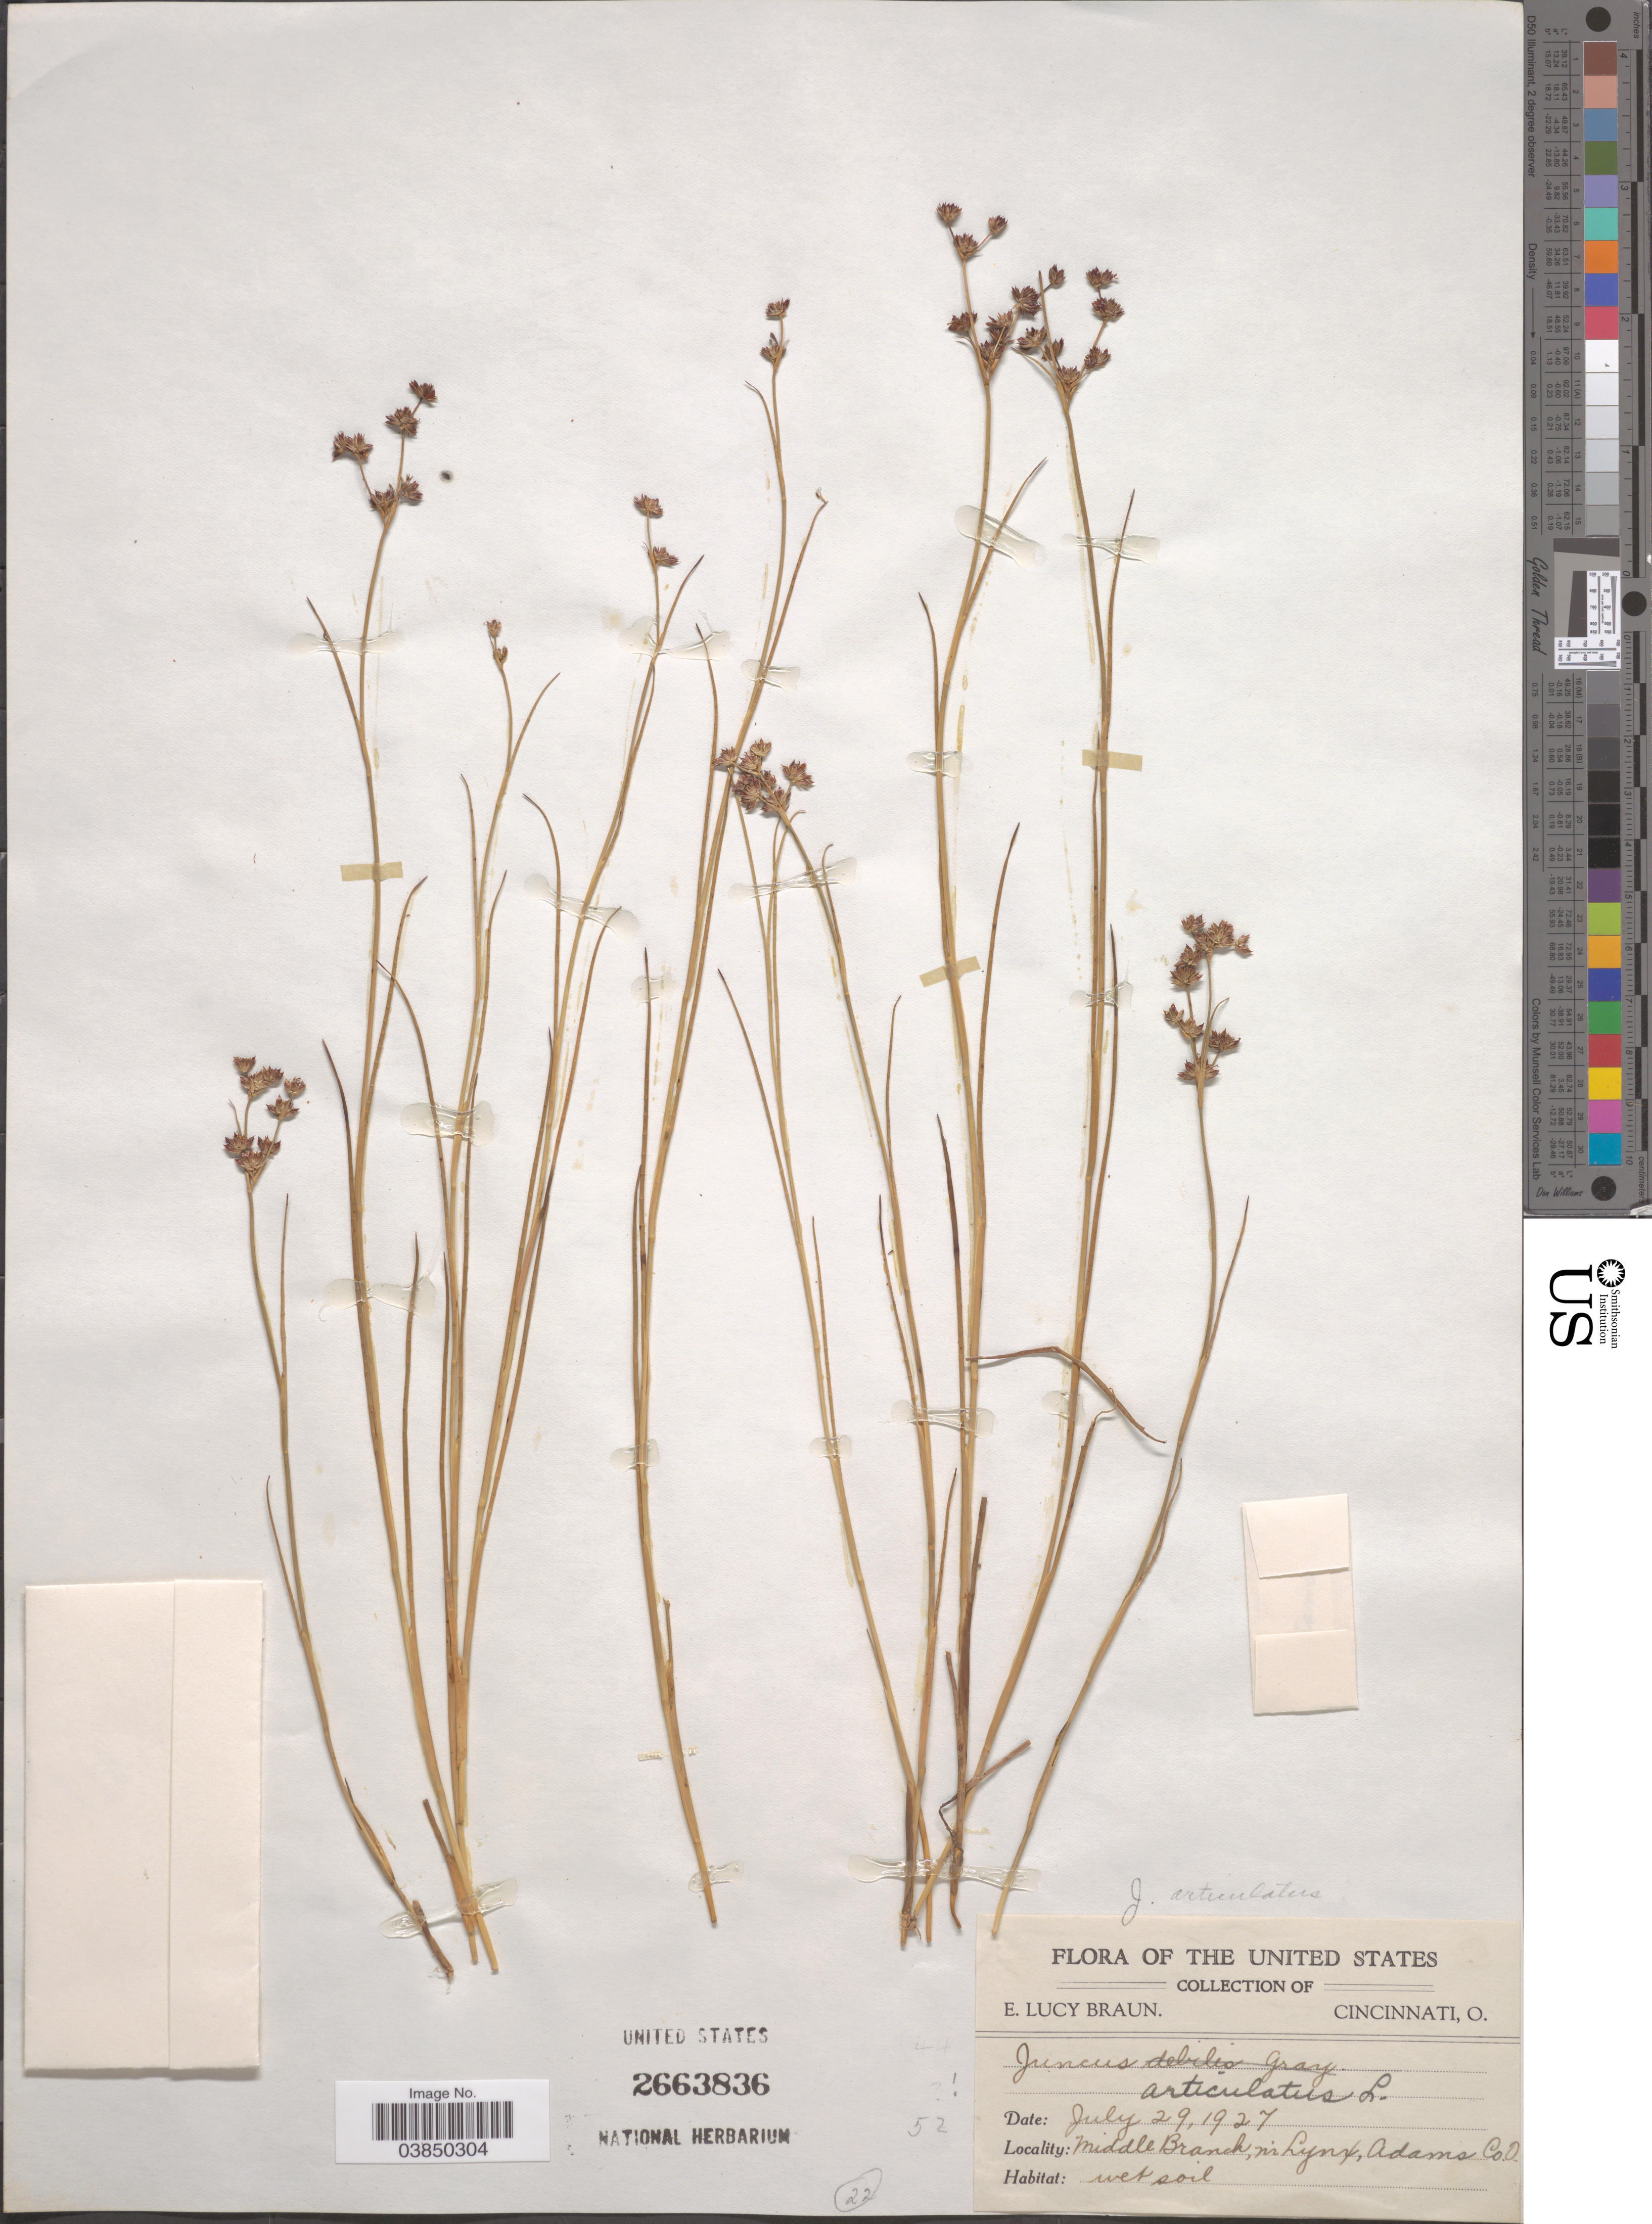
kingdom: Plantae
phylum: Tracheophyta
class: Liliopsida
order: Poales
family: Juncaceae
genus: Juncus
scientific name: Juncus articulatus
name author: L.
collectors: E. L. Braun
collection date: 1927-07-29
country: United States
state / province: Ohio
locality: Middle Branch, nr Lynx, Adams Co.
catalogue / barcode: US 2663836